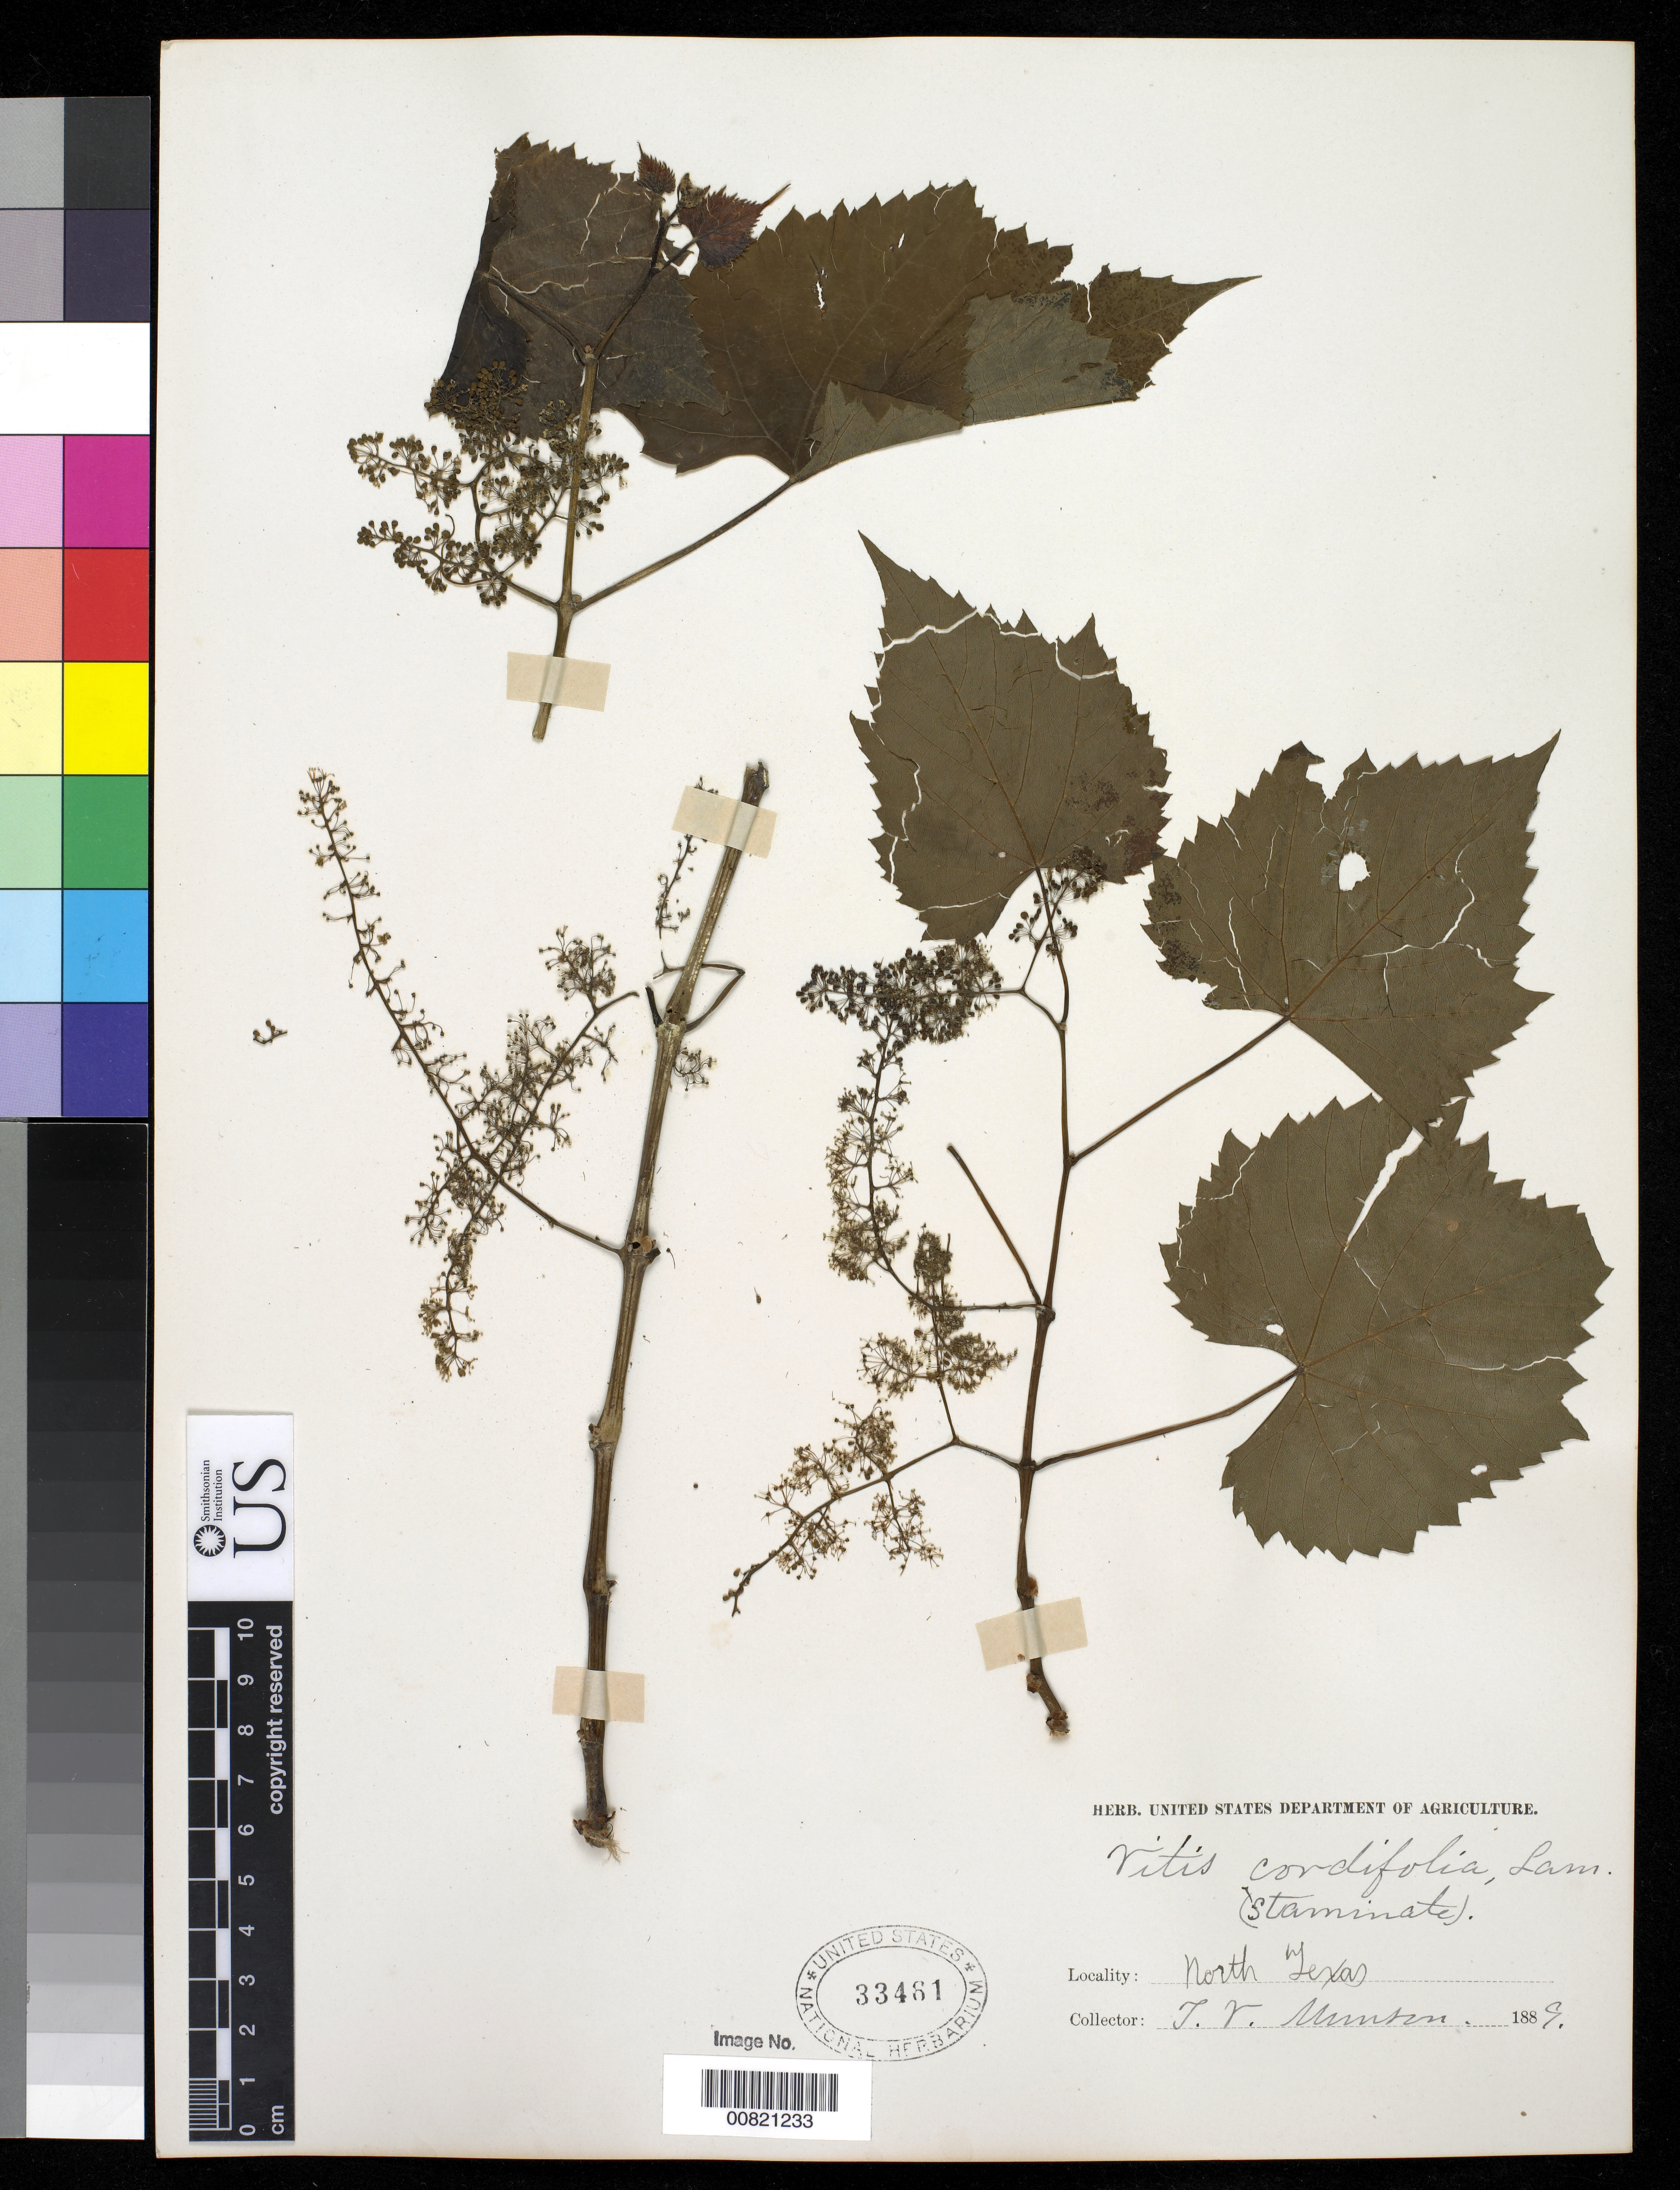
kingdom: Plantae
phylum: Tracheophyta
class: Magnoliopsida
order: Vitales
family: Vitaceae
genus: Vitis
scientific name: Vitis cordifolia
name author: Michx.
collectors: T. V. Munson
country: United States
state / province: Texas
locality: North Texas.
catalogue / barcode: US 33461